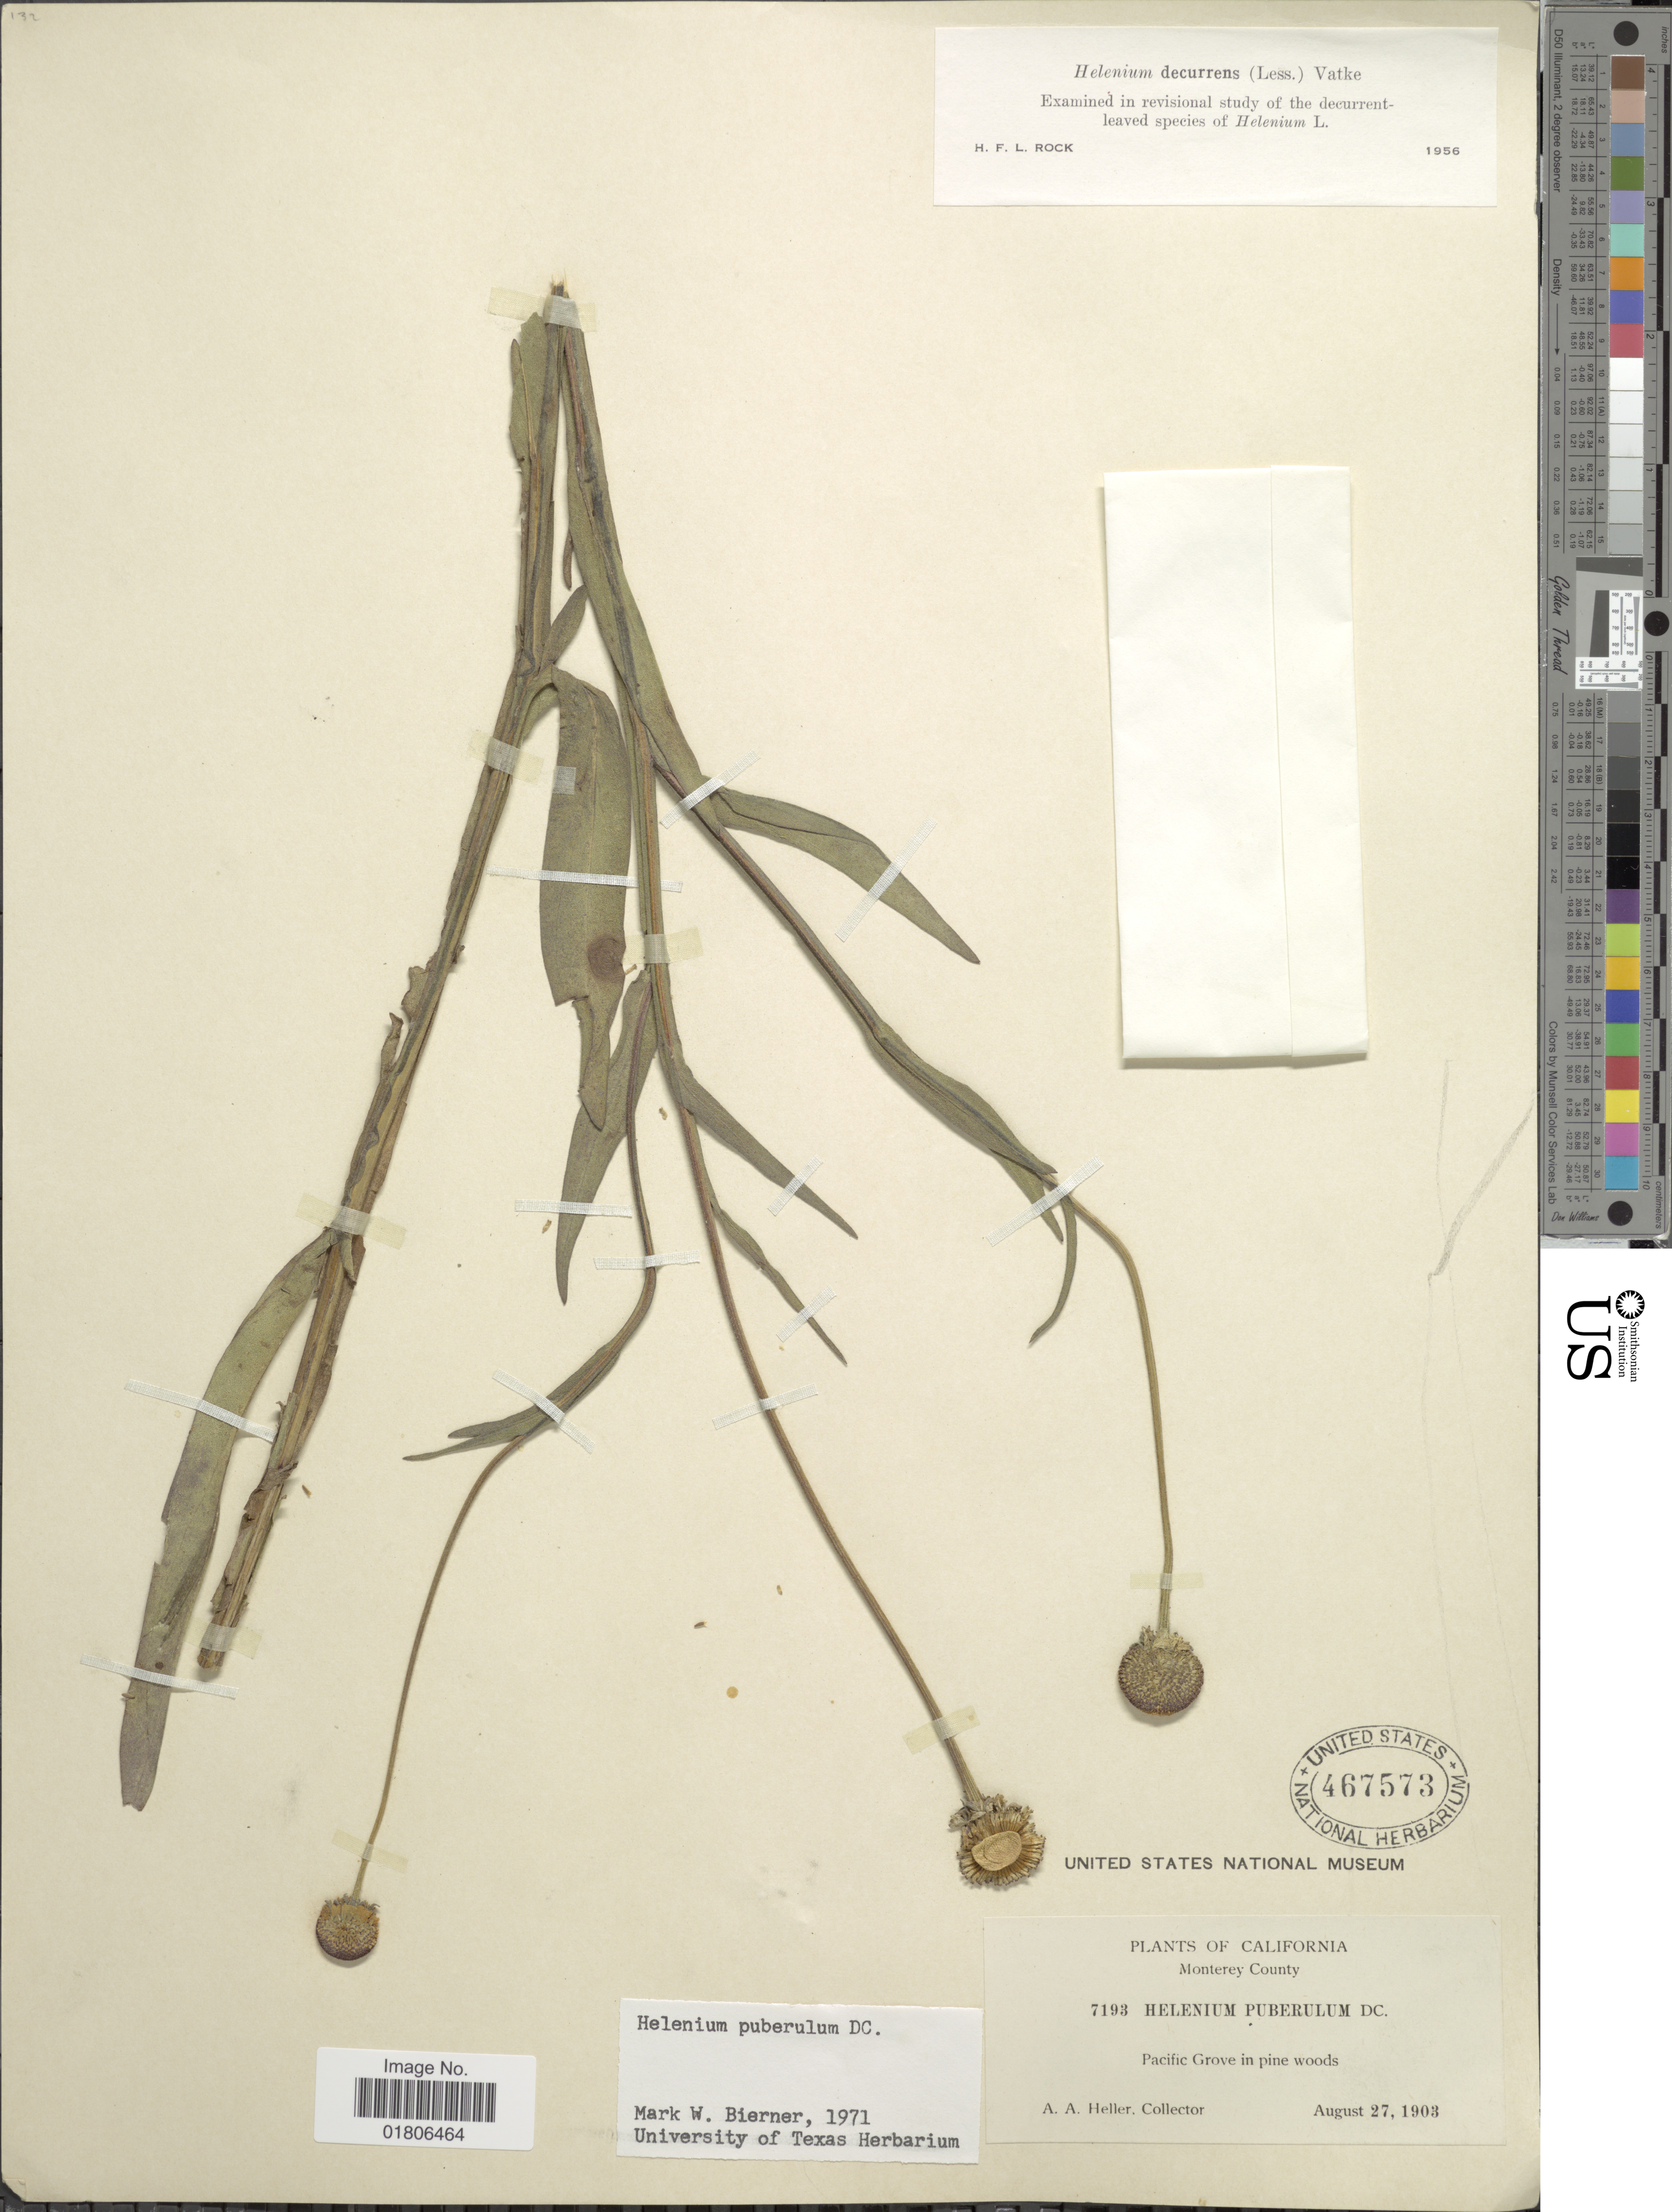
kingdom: Plantae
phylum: Tracheophyta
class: Magnoliopsida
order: Asterales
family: Asteraceae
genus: Helenium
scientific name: Helenium pinnatifidum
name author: (Schwein. ex Nutt.) Rydb.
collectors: A. A. Heller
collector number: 7193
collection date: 1903-08-27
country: United States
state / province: California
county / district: Monterey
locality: Monterey County, Pacific Grove in pine woods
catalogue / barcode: US 467573